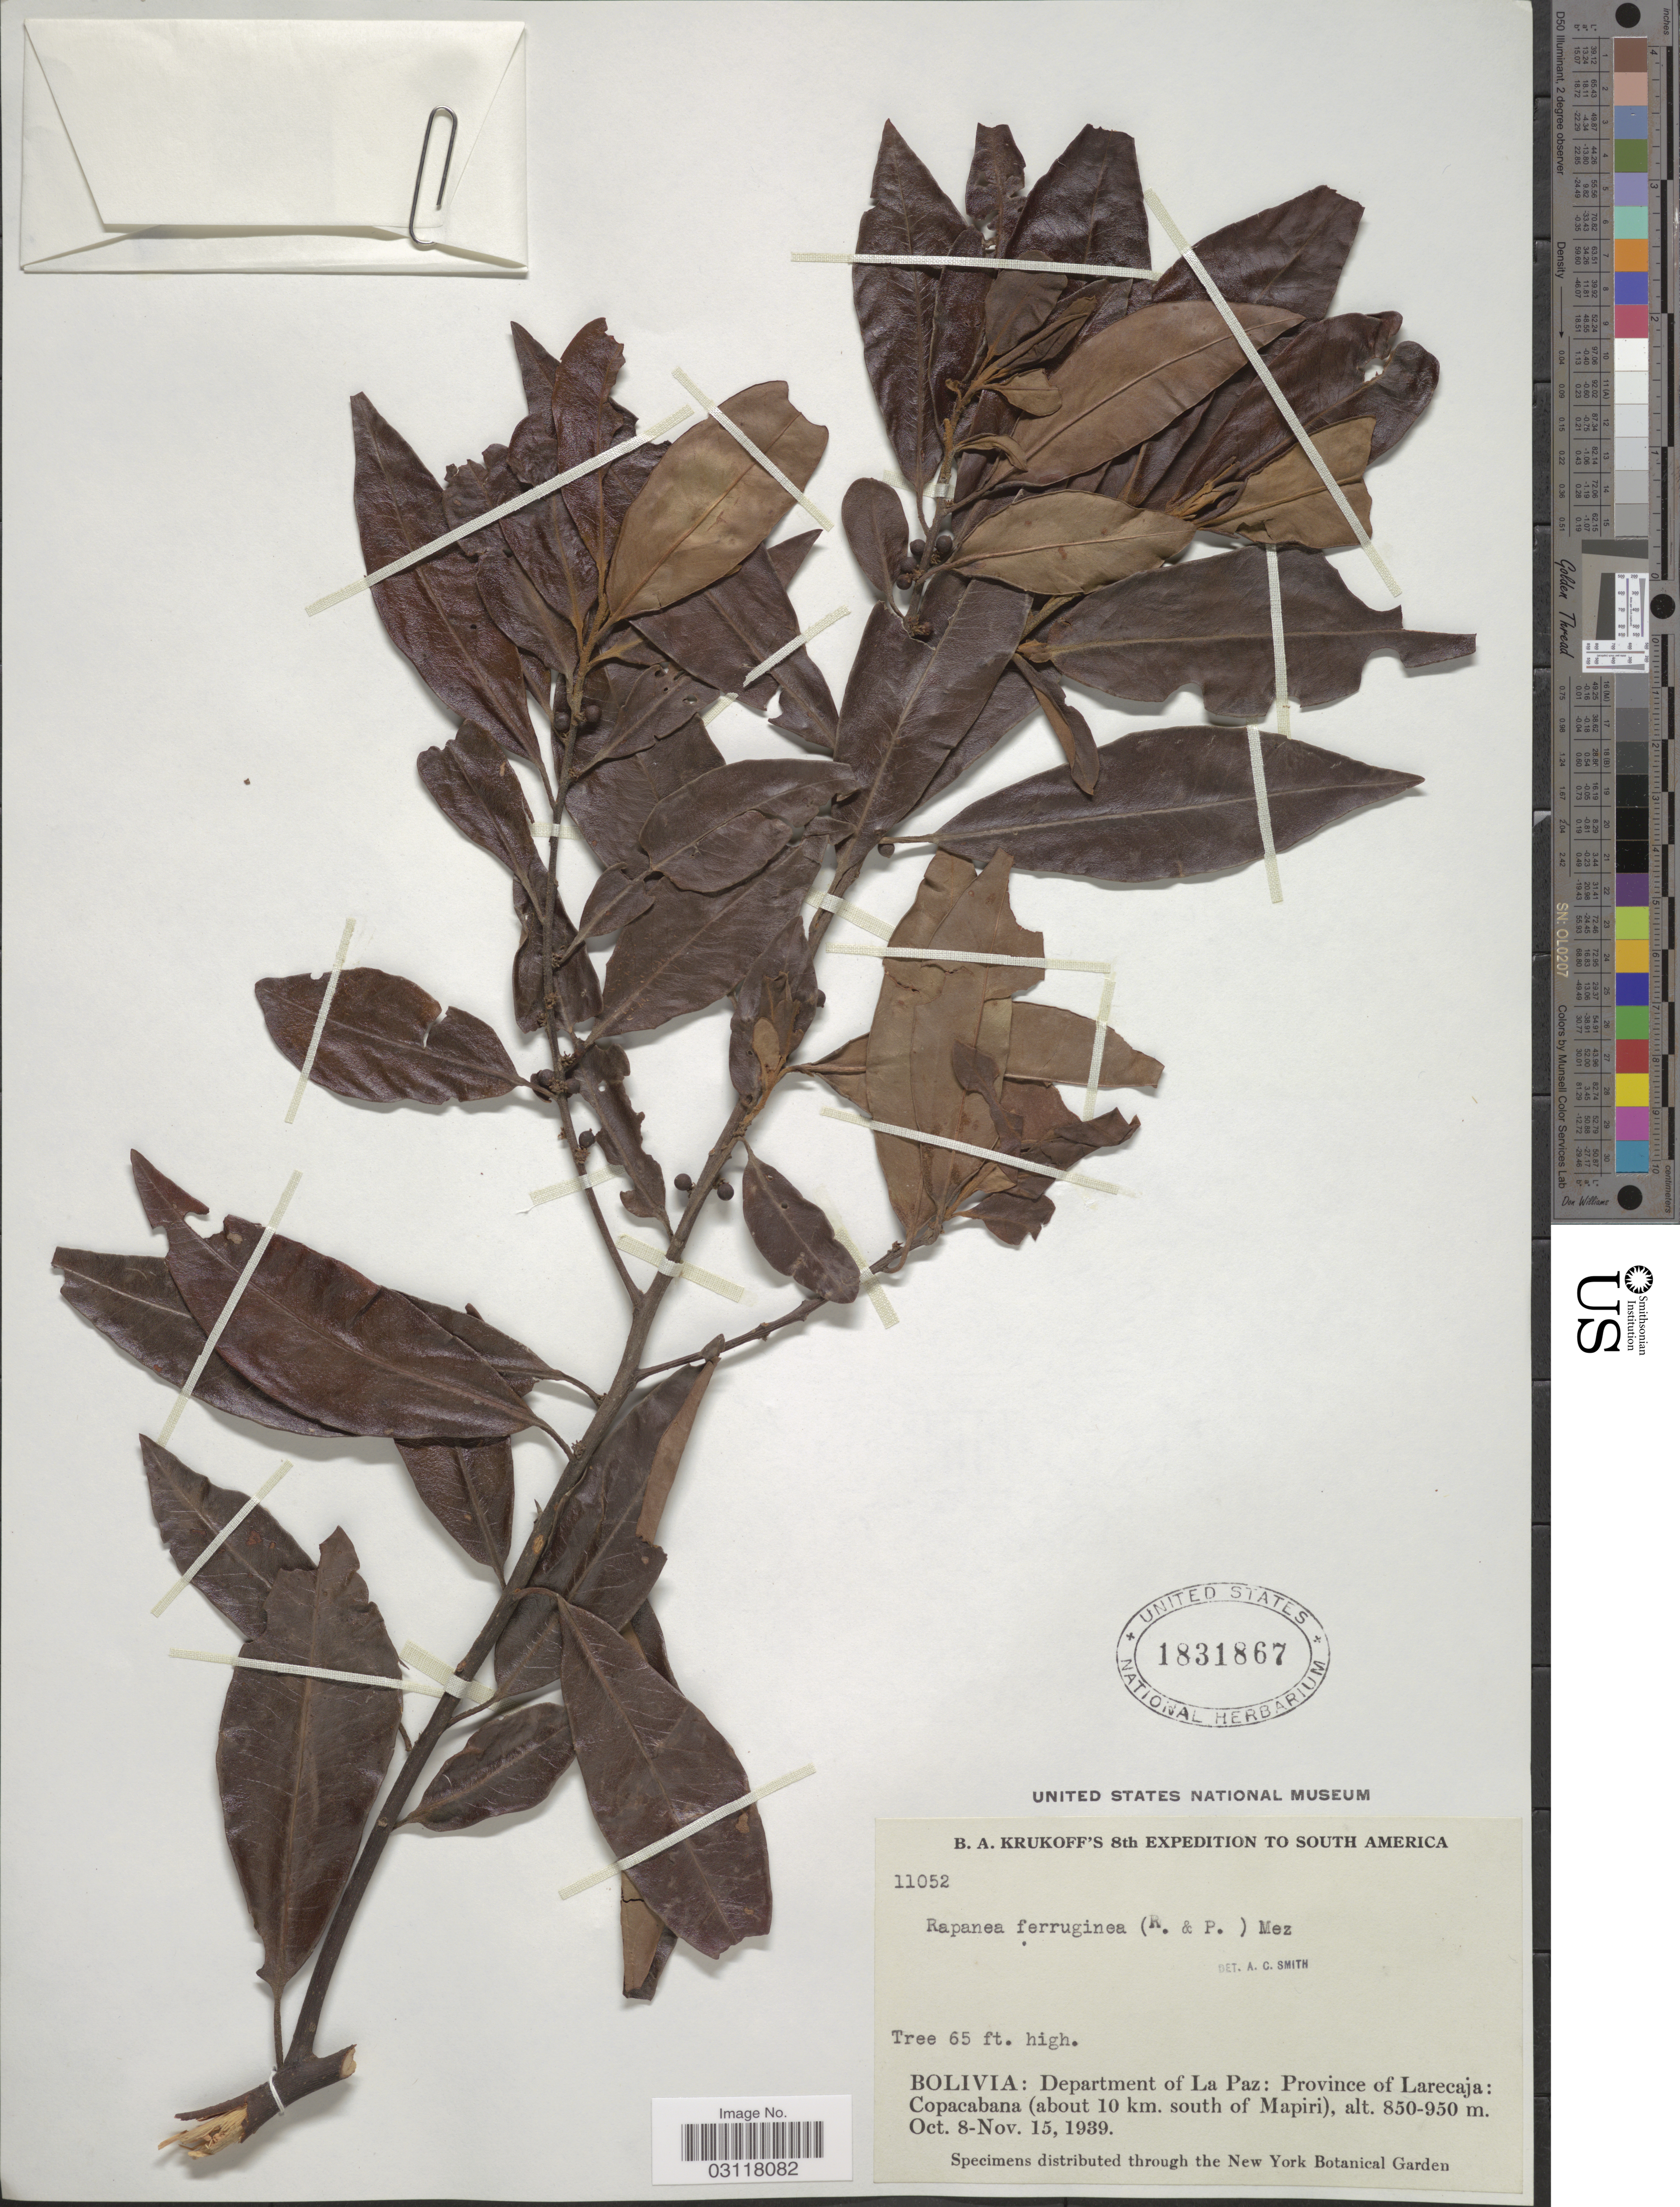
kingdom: Plantae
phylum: Tracheophyta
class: Magnoliopsida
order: Ericales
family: Primulaceae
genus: Rapanea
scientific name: Rapanea ferruginea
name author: (Ruiz & Pav.) Mez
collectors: B. A. Krukoff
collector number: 11052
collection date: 1939-11-08/1939-11-15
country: Bolivia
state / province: La Paz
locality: Department of La Paz: Province of Larecaja: Copacabana (about 10 km. south of Mapiri).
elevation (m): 850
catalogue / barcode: US 1831867